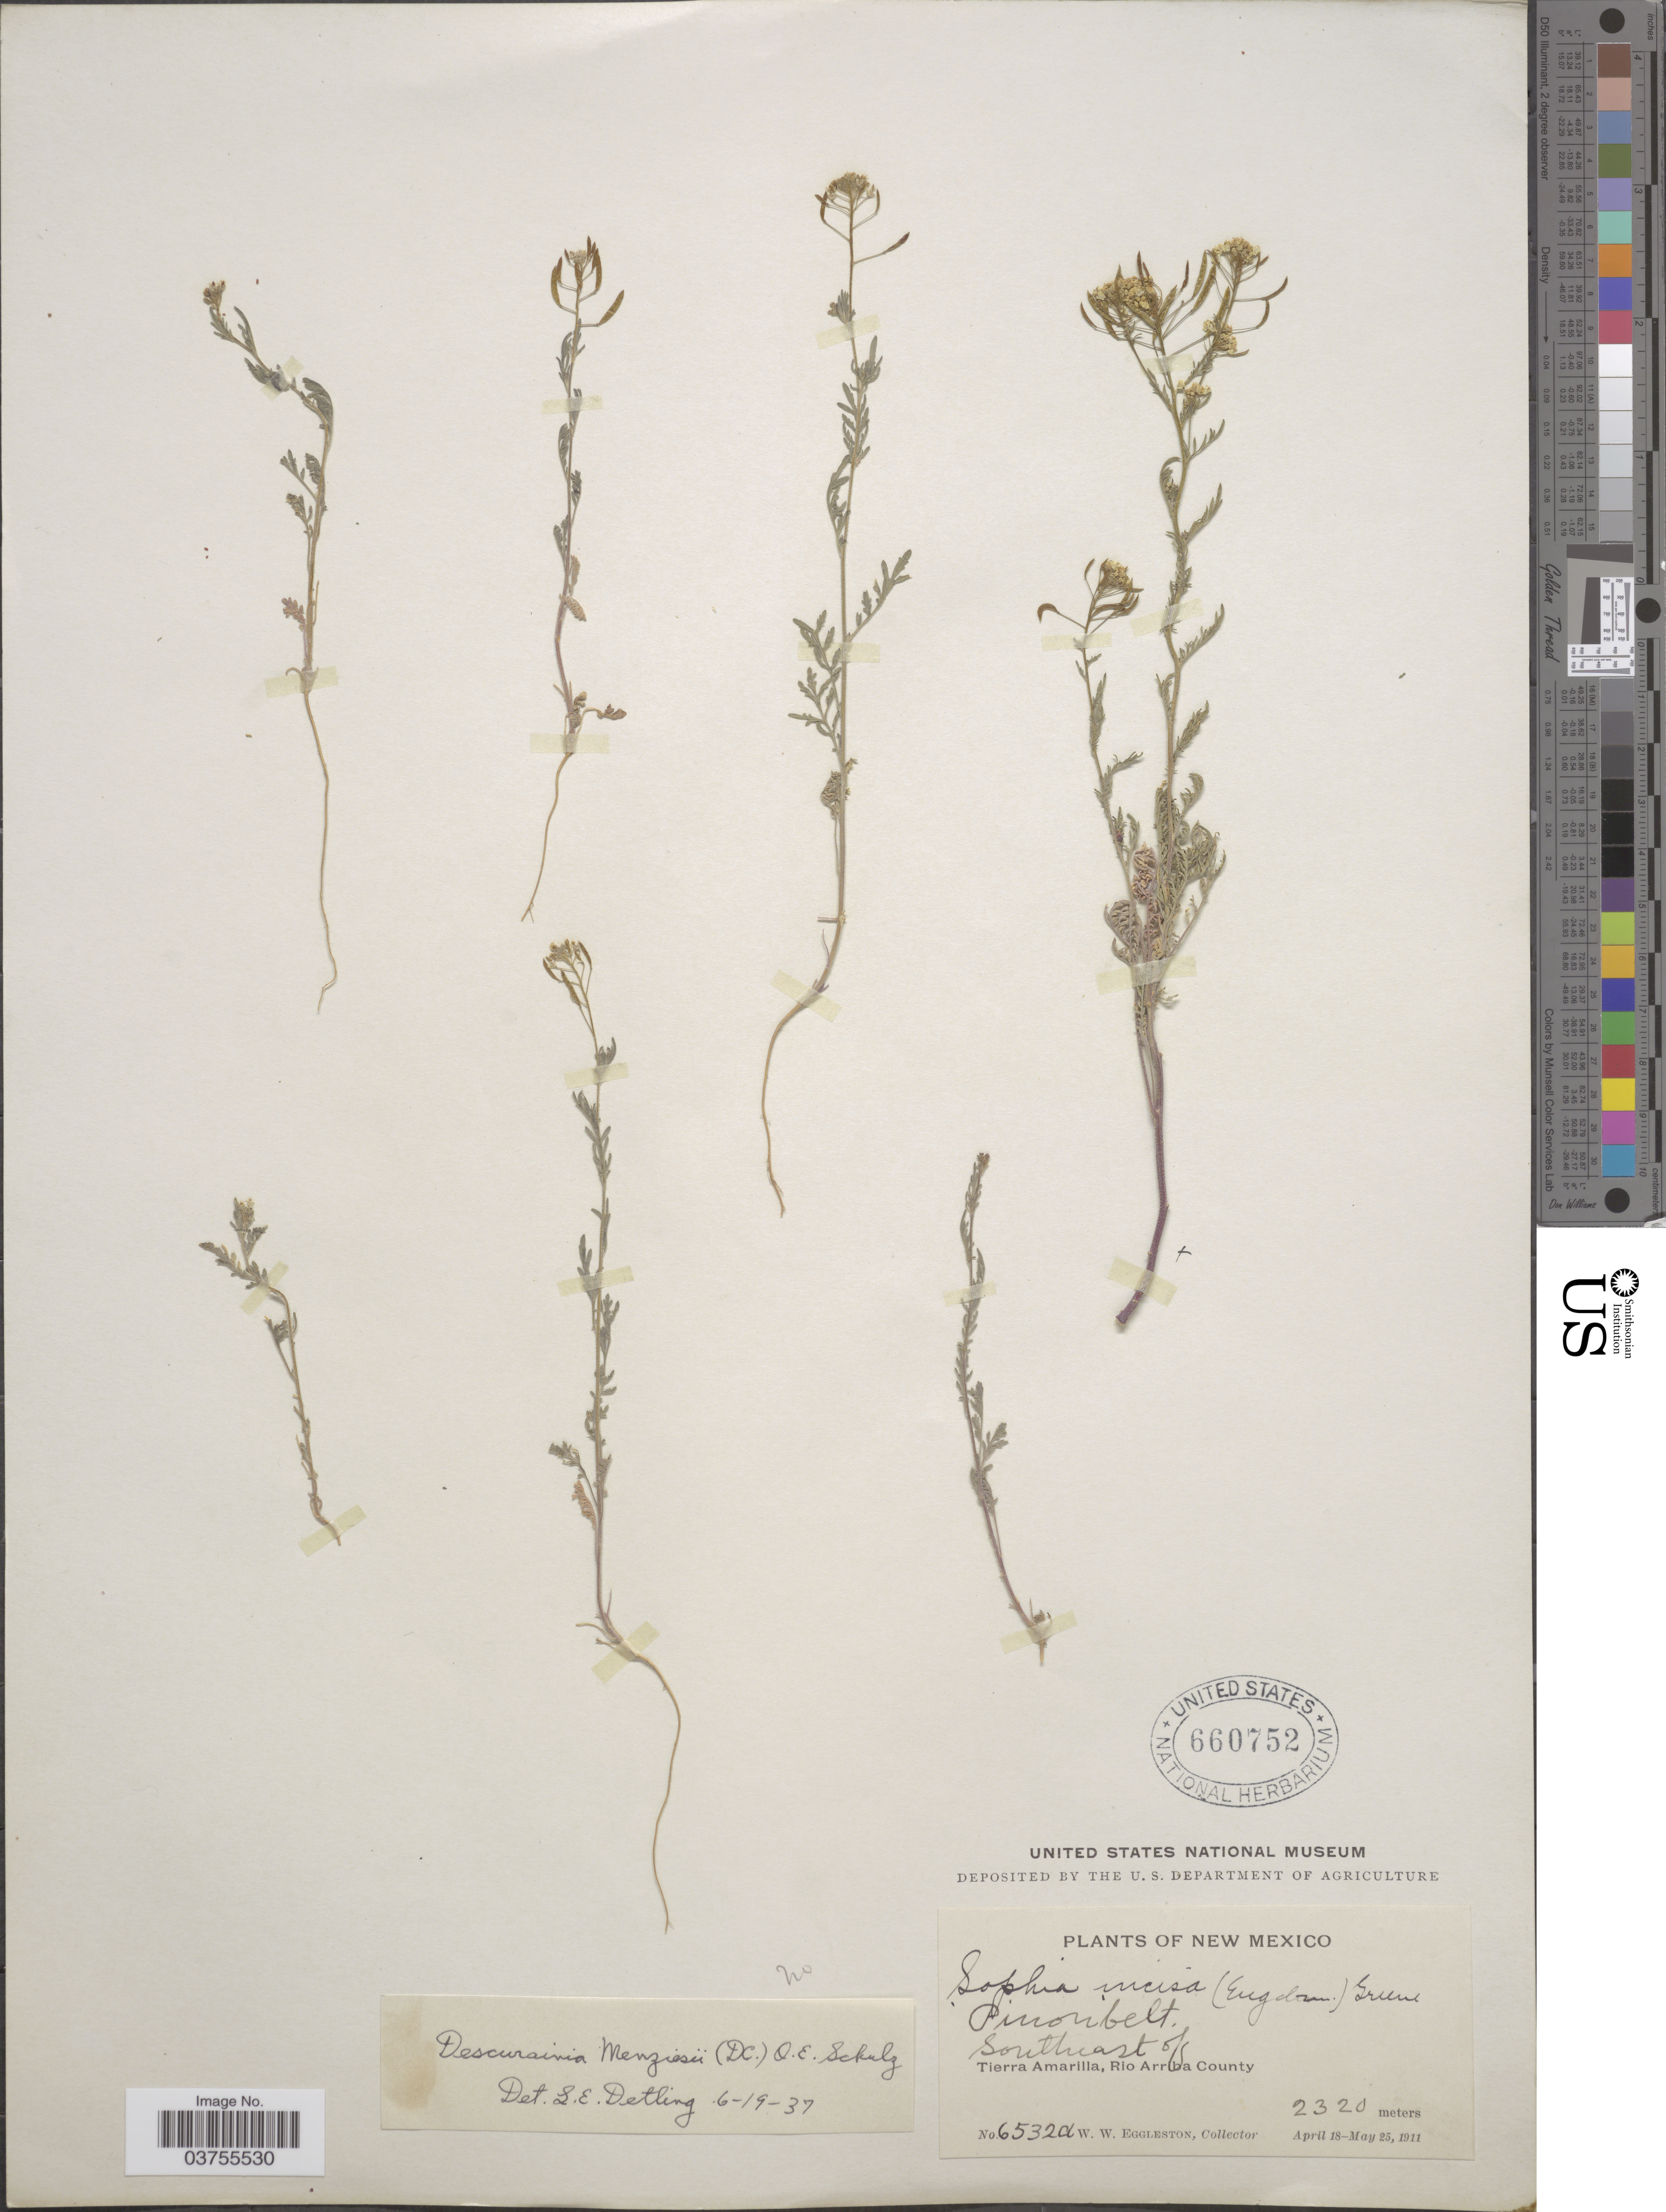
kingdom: Plantae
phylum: Tracheophyta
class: Magnoliopsida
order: Brassicales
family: Brassicaceae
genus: Descurainia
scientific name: Descurainia sp.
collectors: W. W. Eggleston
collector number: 6532d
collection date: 1911-04-18/1911-04-25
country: United States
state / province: New Mexico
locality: Pinonbelt southeast of Tierra Amarilla, Rio Arriba County.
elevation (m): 2320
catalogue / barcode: US 660752